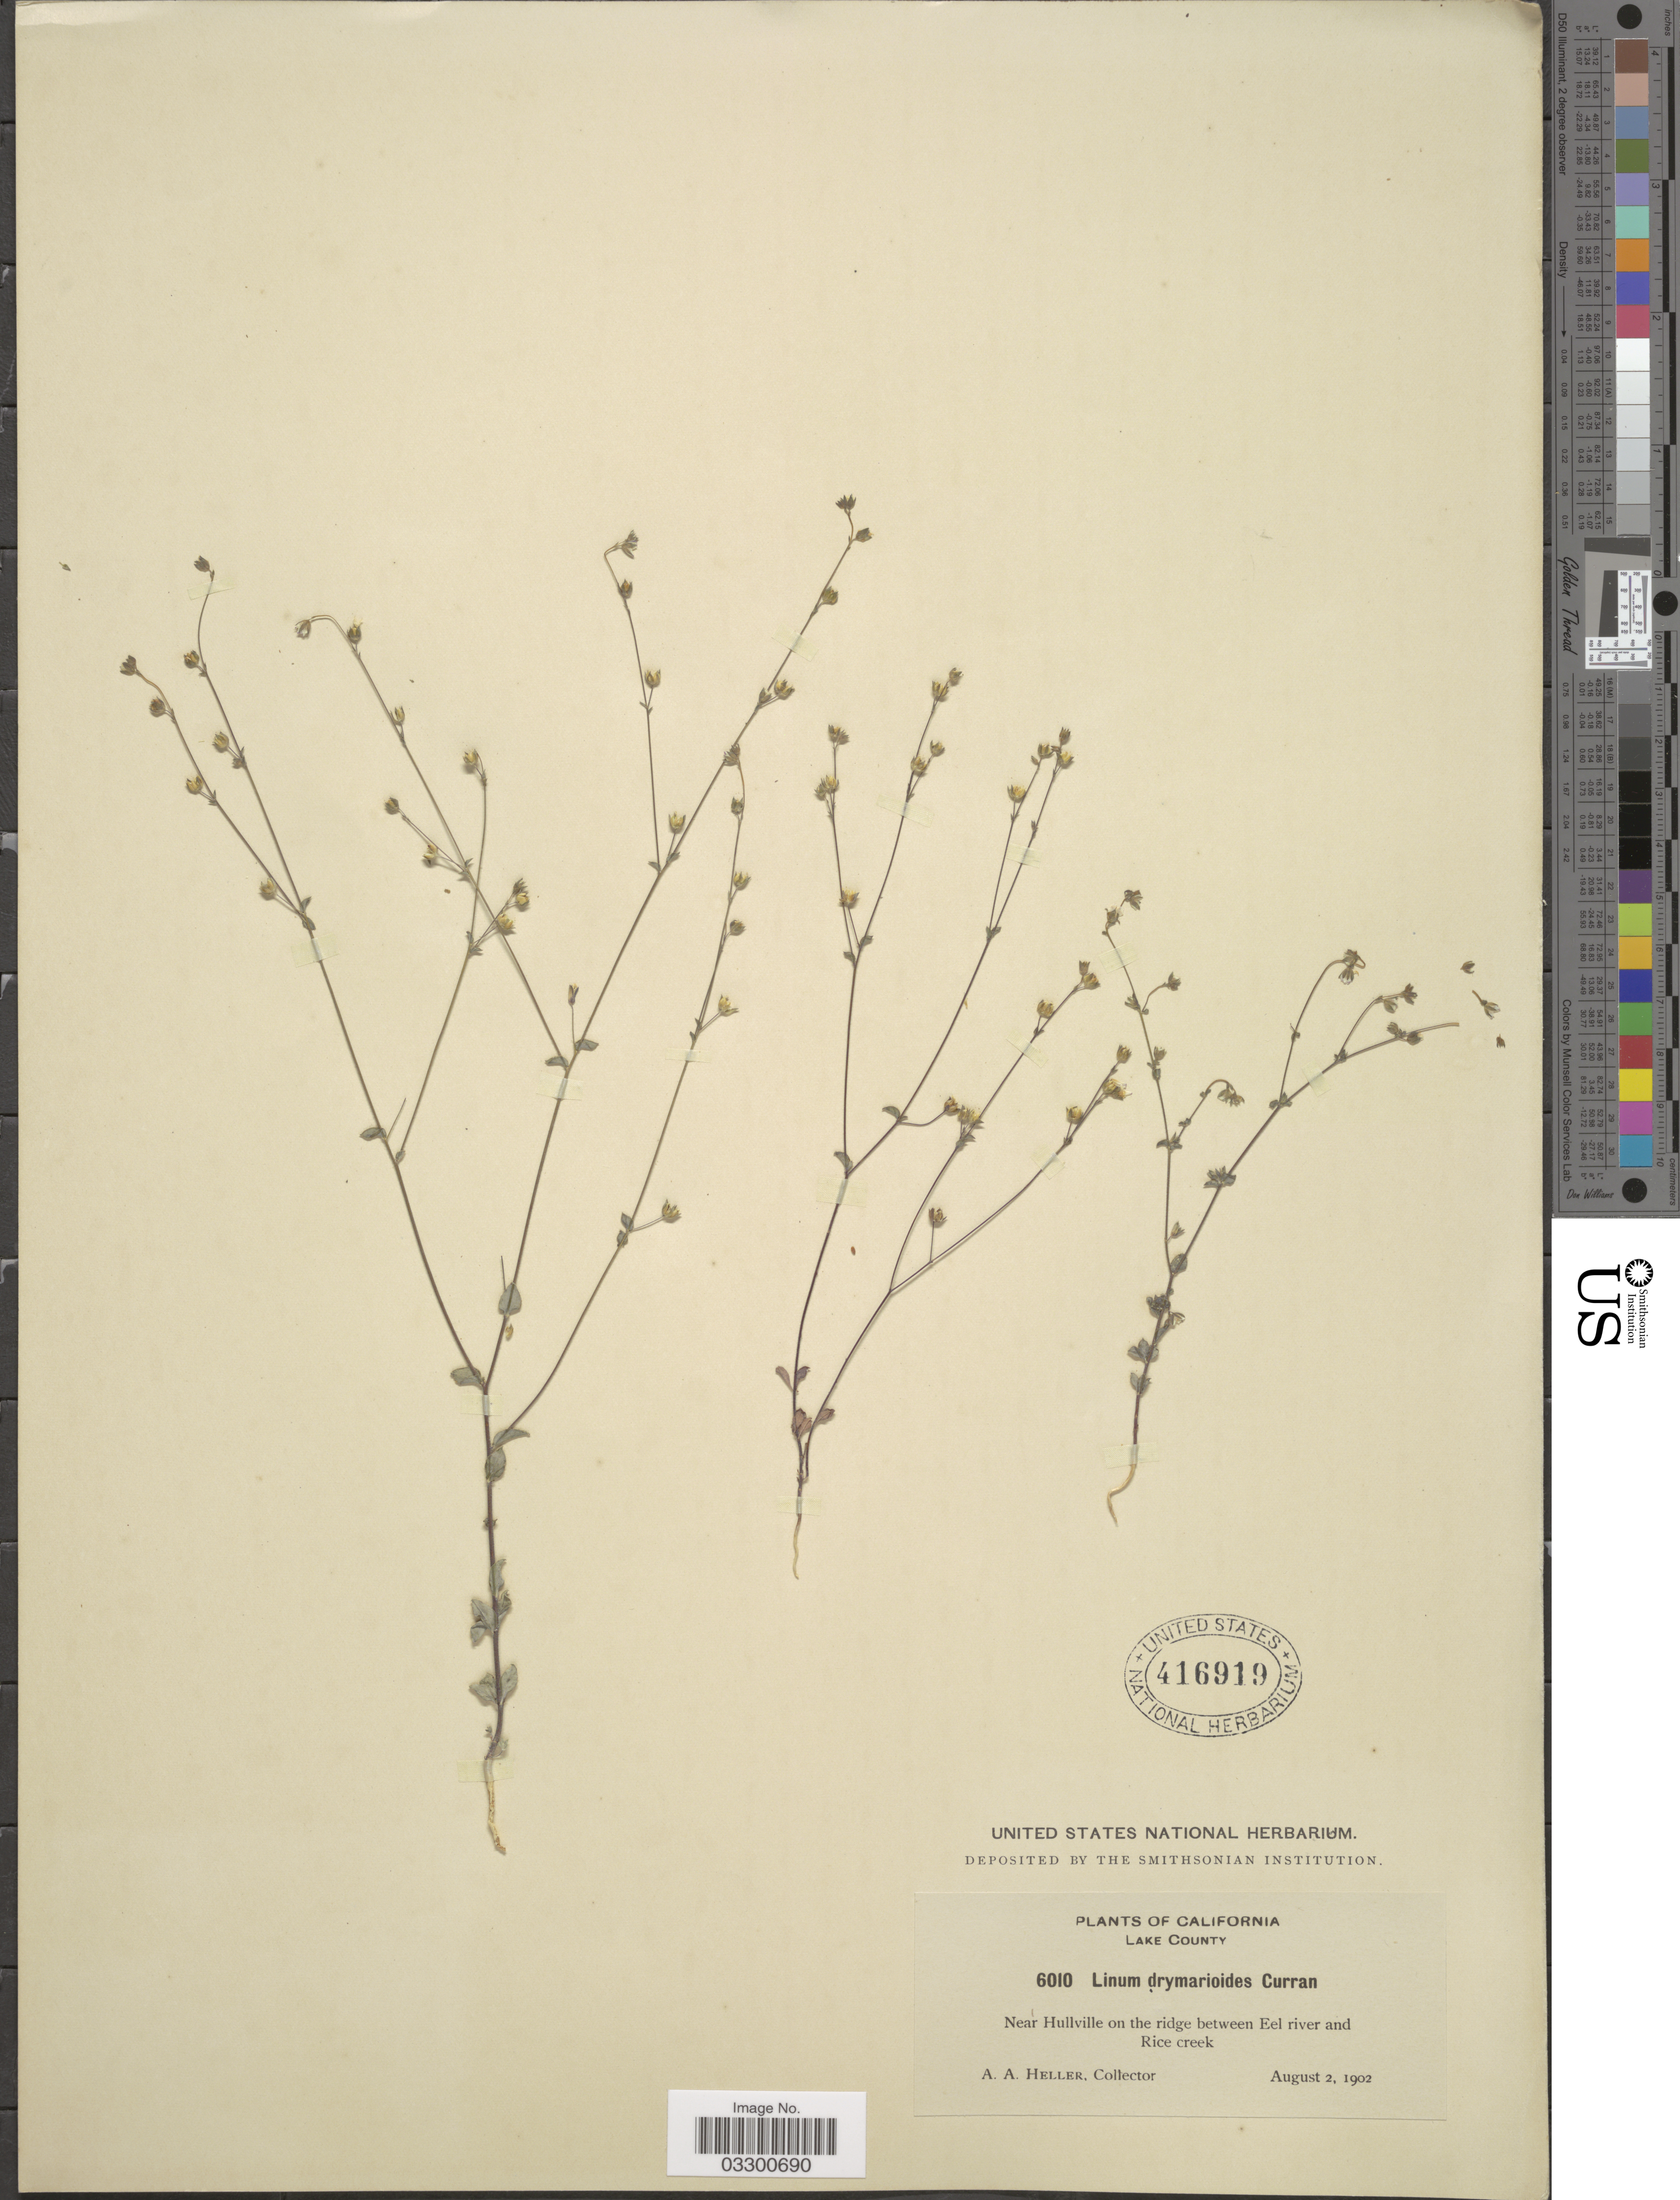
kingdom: Plantae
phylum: Tracheophyta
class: Magnoliopsida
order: Malpighiales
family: Linaceae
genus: Linum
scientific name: Linum drymarioides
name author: Curran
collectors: A. A. Heller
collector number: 6010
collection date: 1902-08-02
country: United States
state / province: California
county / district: Lake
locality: Lake County. Near Hullville on the ridge between Eel river and Rice creek.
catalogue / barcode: US 416919